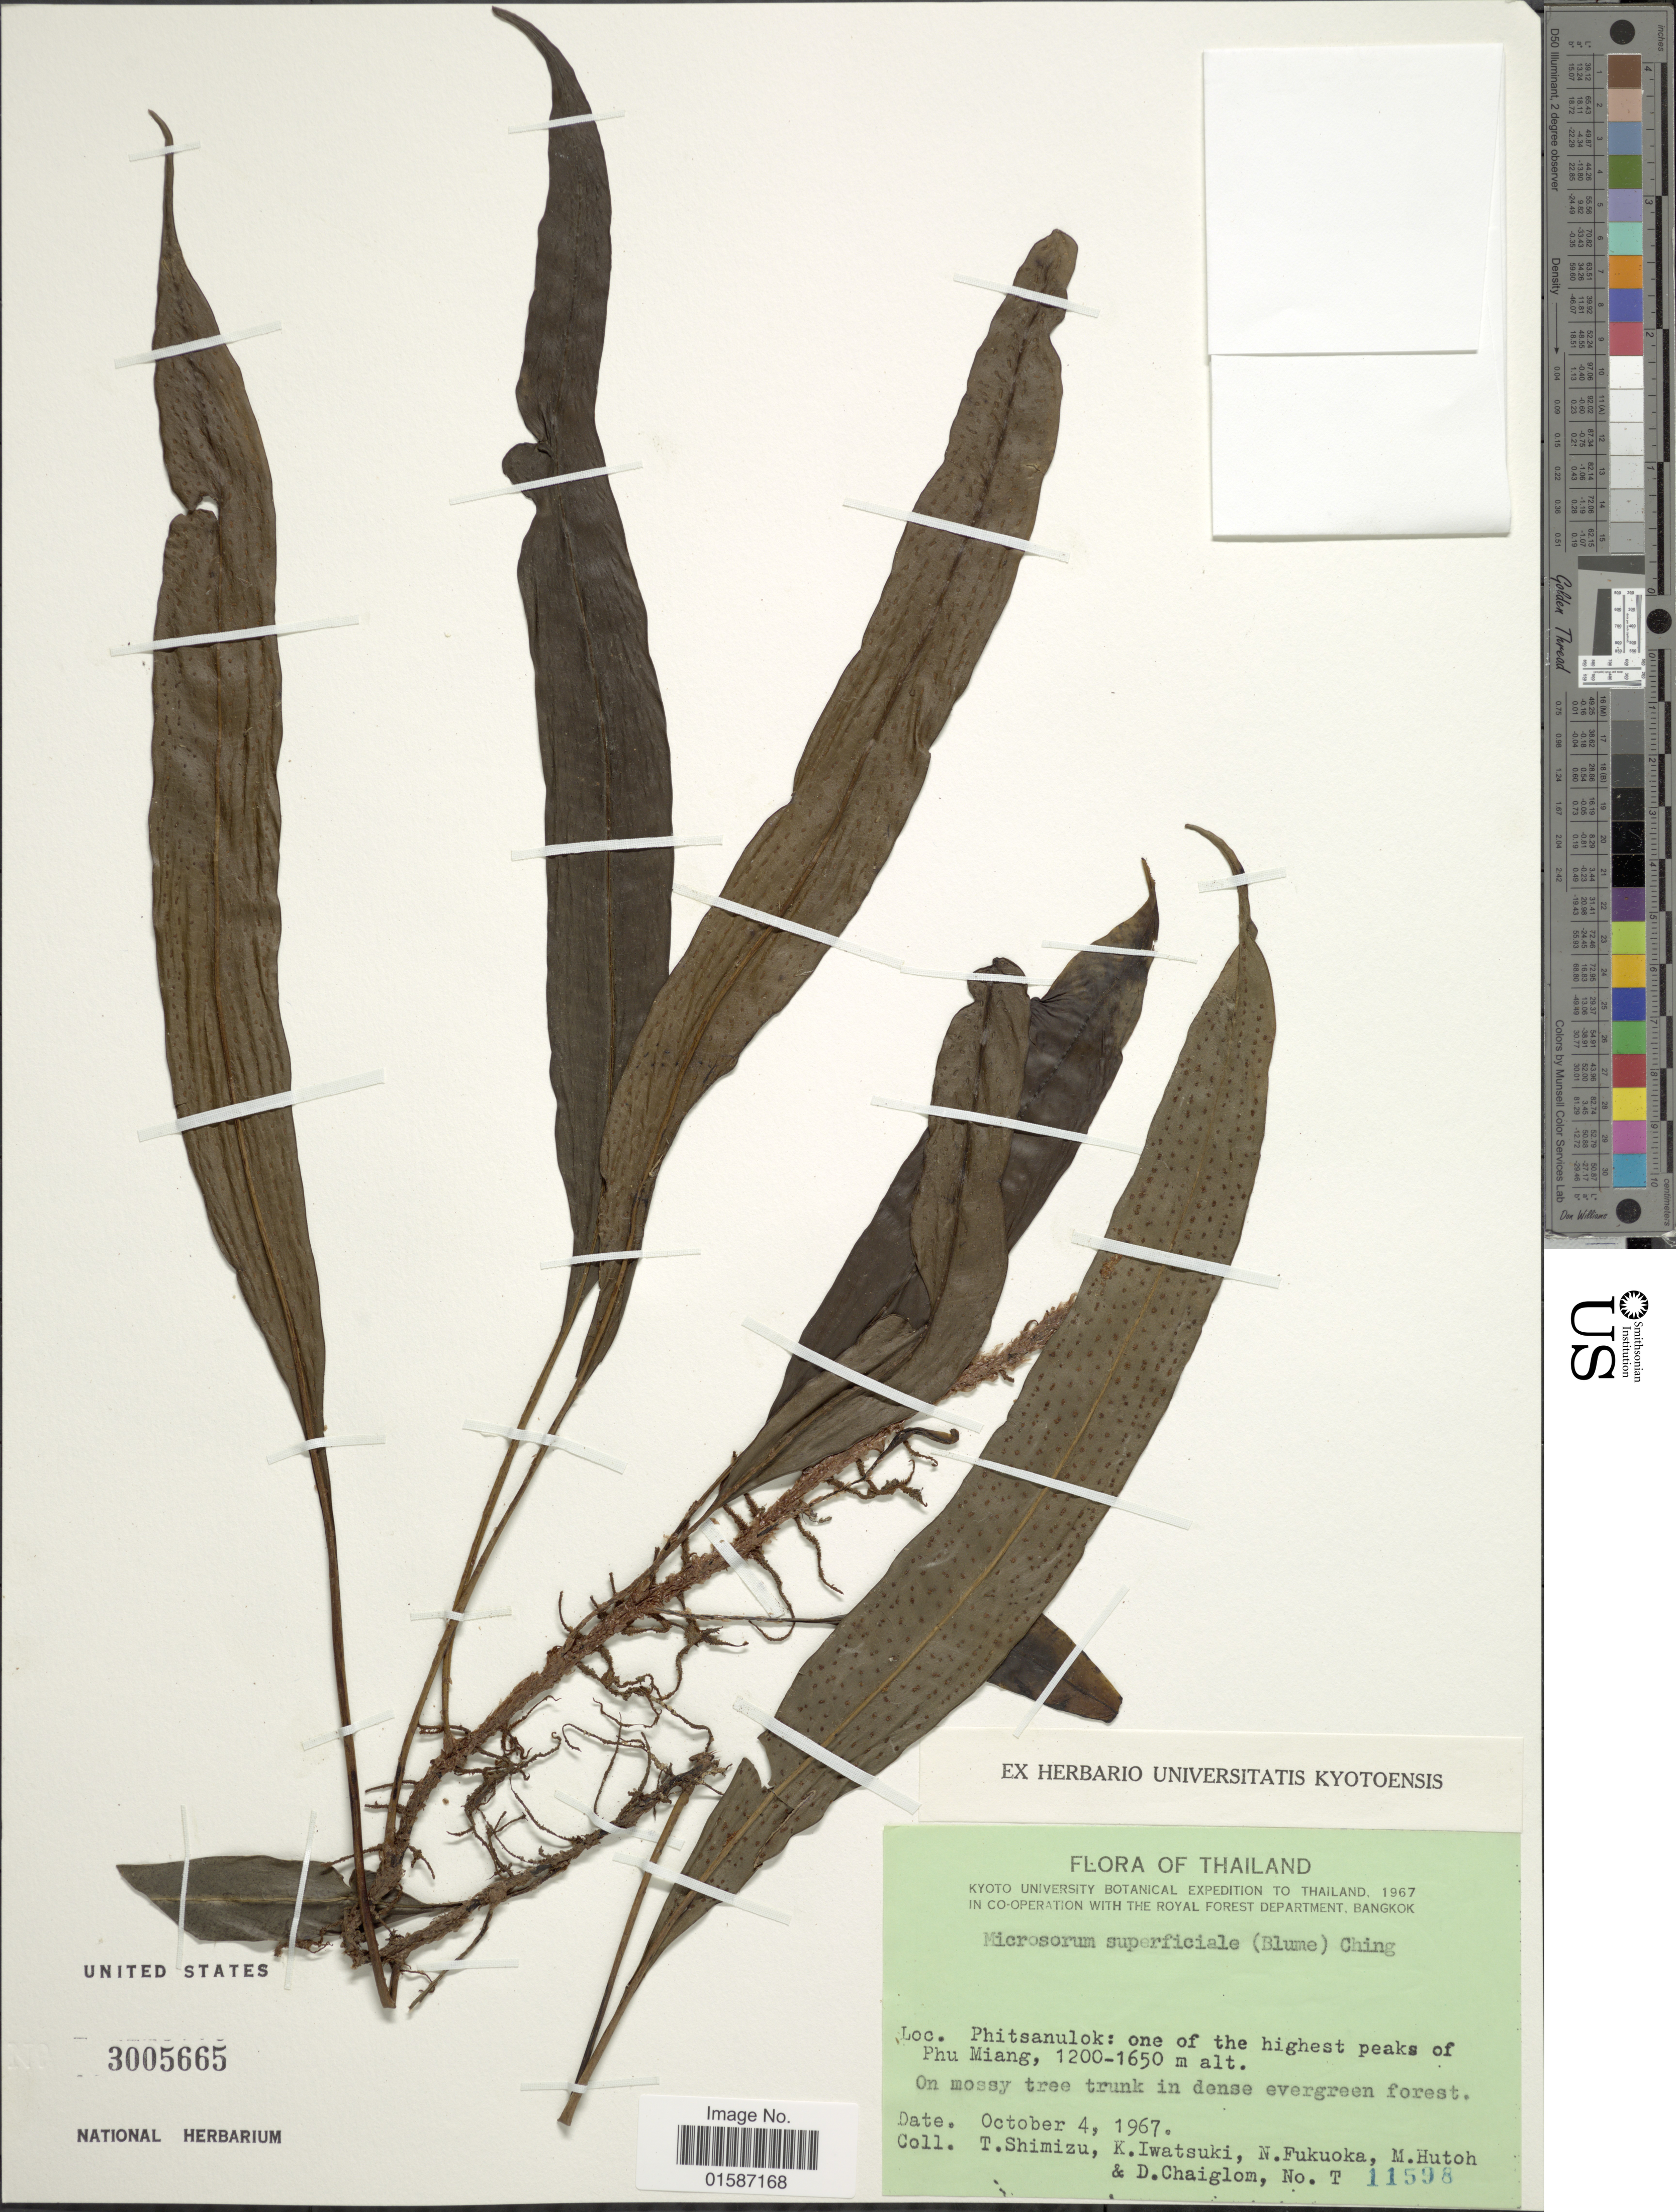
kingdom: Plantae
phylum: Tracheophyta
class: Polypodiopsida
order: Polypodiales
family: Polypodiaceae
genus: Lepidomicrosorium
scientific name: Lepidomicrosorium superficiale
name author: (Blume) Li S. Wang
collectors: T. Shimizu, K. Iwatsuki, N. Fukuoka, M. Hutoh & D. Chaiglom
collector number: T 11598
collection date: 1967-10-04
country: Thailand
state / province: Phitsanulok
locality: One of the highest peaks of Phu Miang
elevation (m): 1200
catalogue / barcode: US 3005665